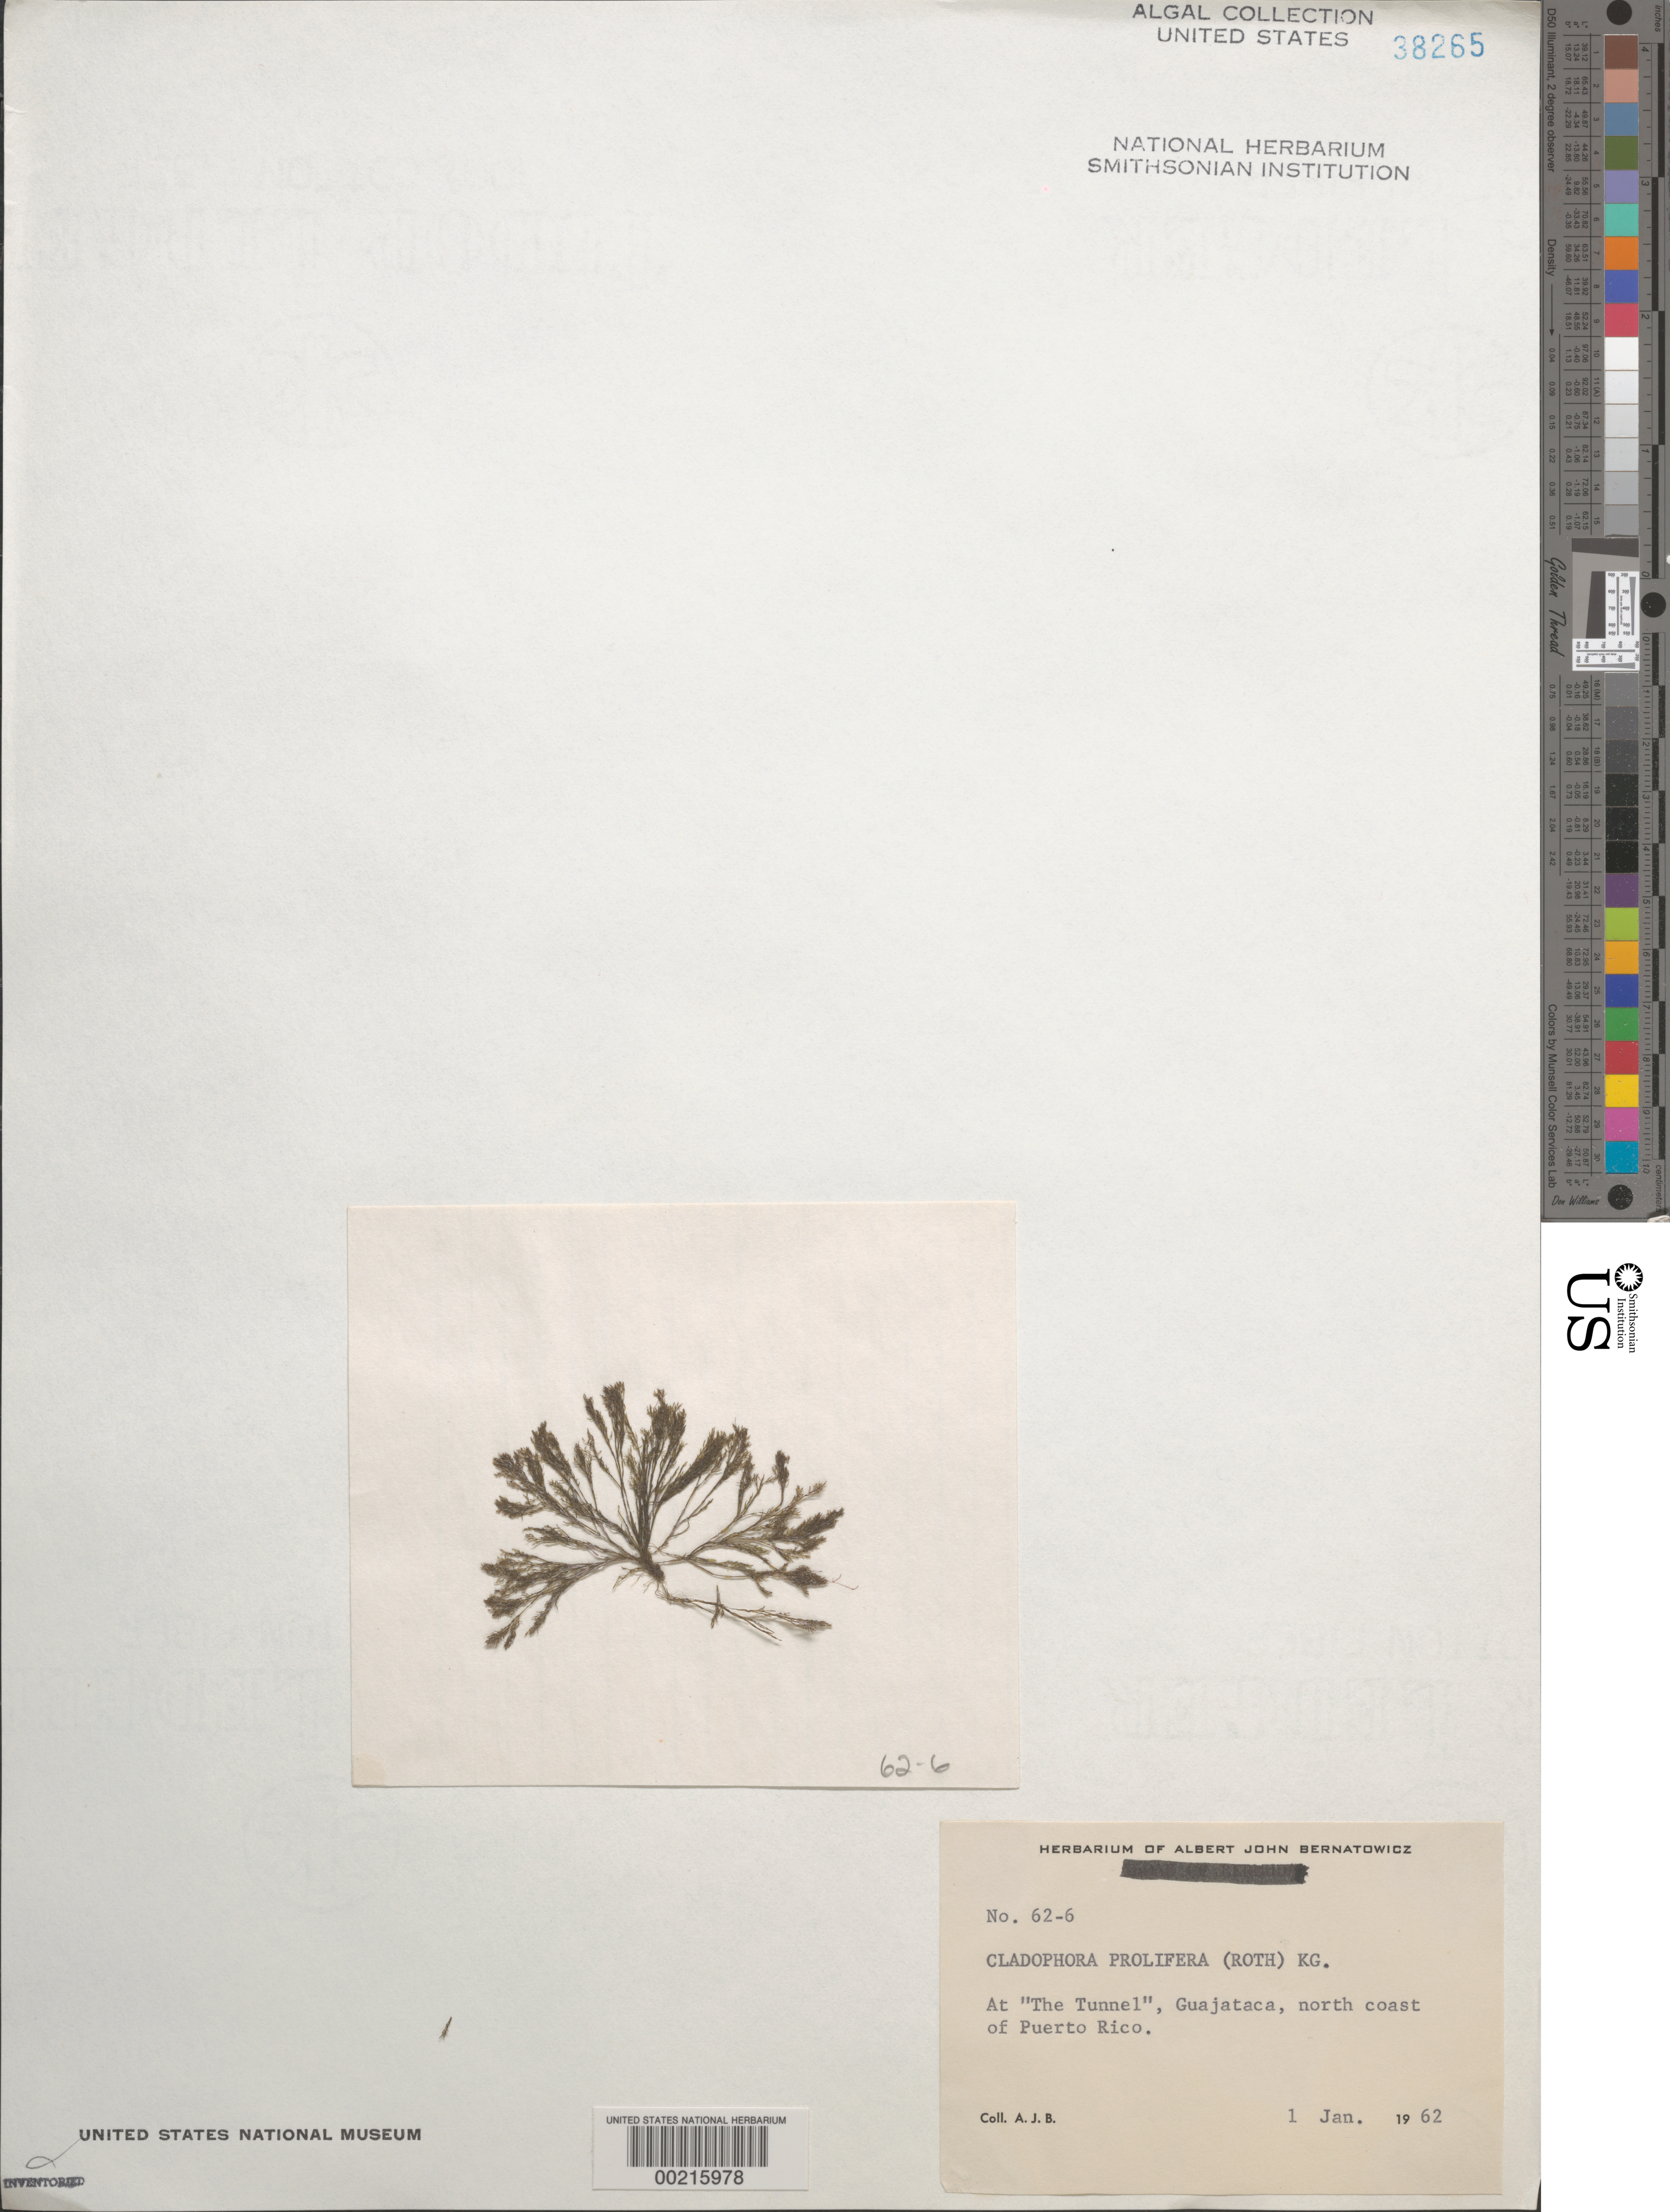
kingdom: Plantae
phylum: Chlorophyta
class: Ulvophyceae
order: Cladophorales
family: Cladophoraceae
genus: Cladophora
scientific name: Cladophora prolifera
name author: (Roth) Kütz.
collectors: A. Bernatowicz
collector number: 62-6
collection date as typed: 01 Jan 1962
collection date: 1962-01-01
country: Puerto Rico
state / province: Guajataca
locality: The tunnel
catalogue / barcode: US 38265